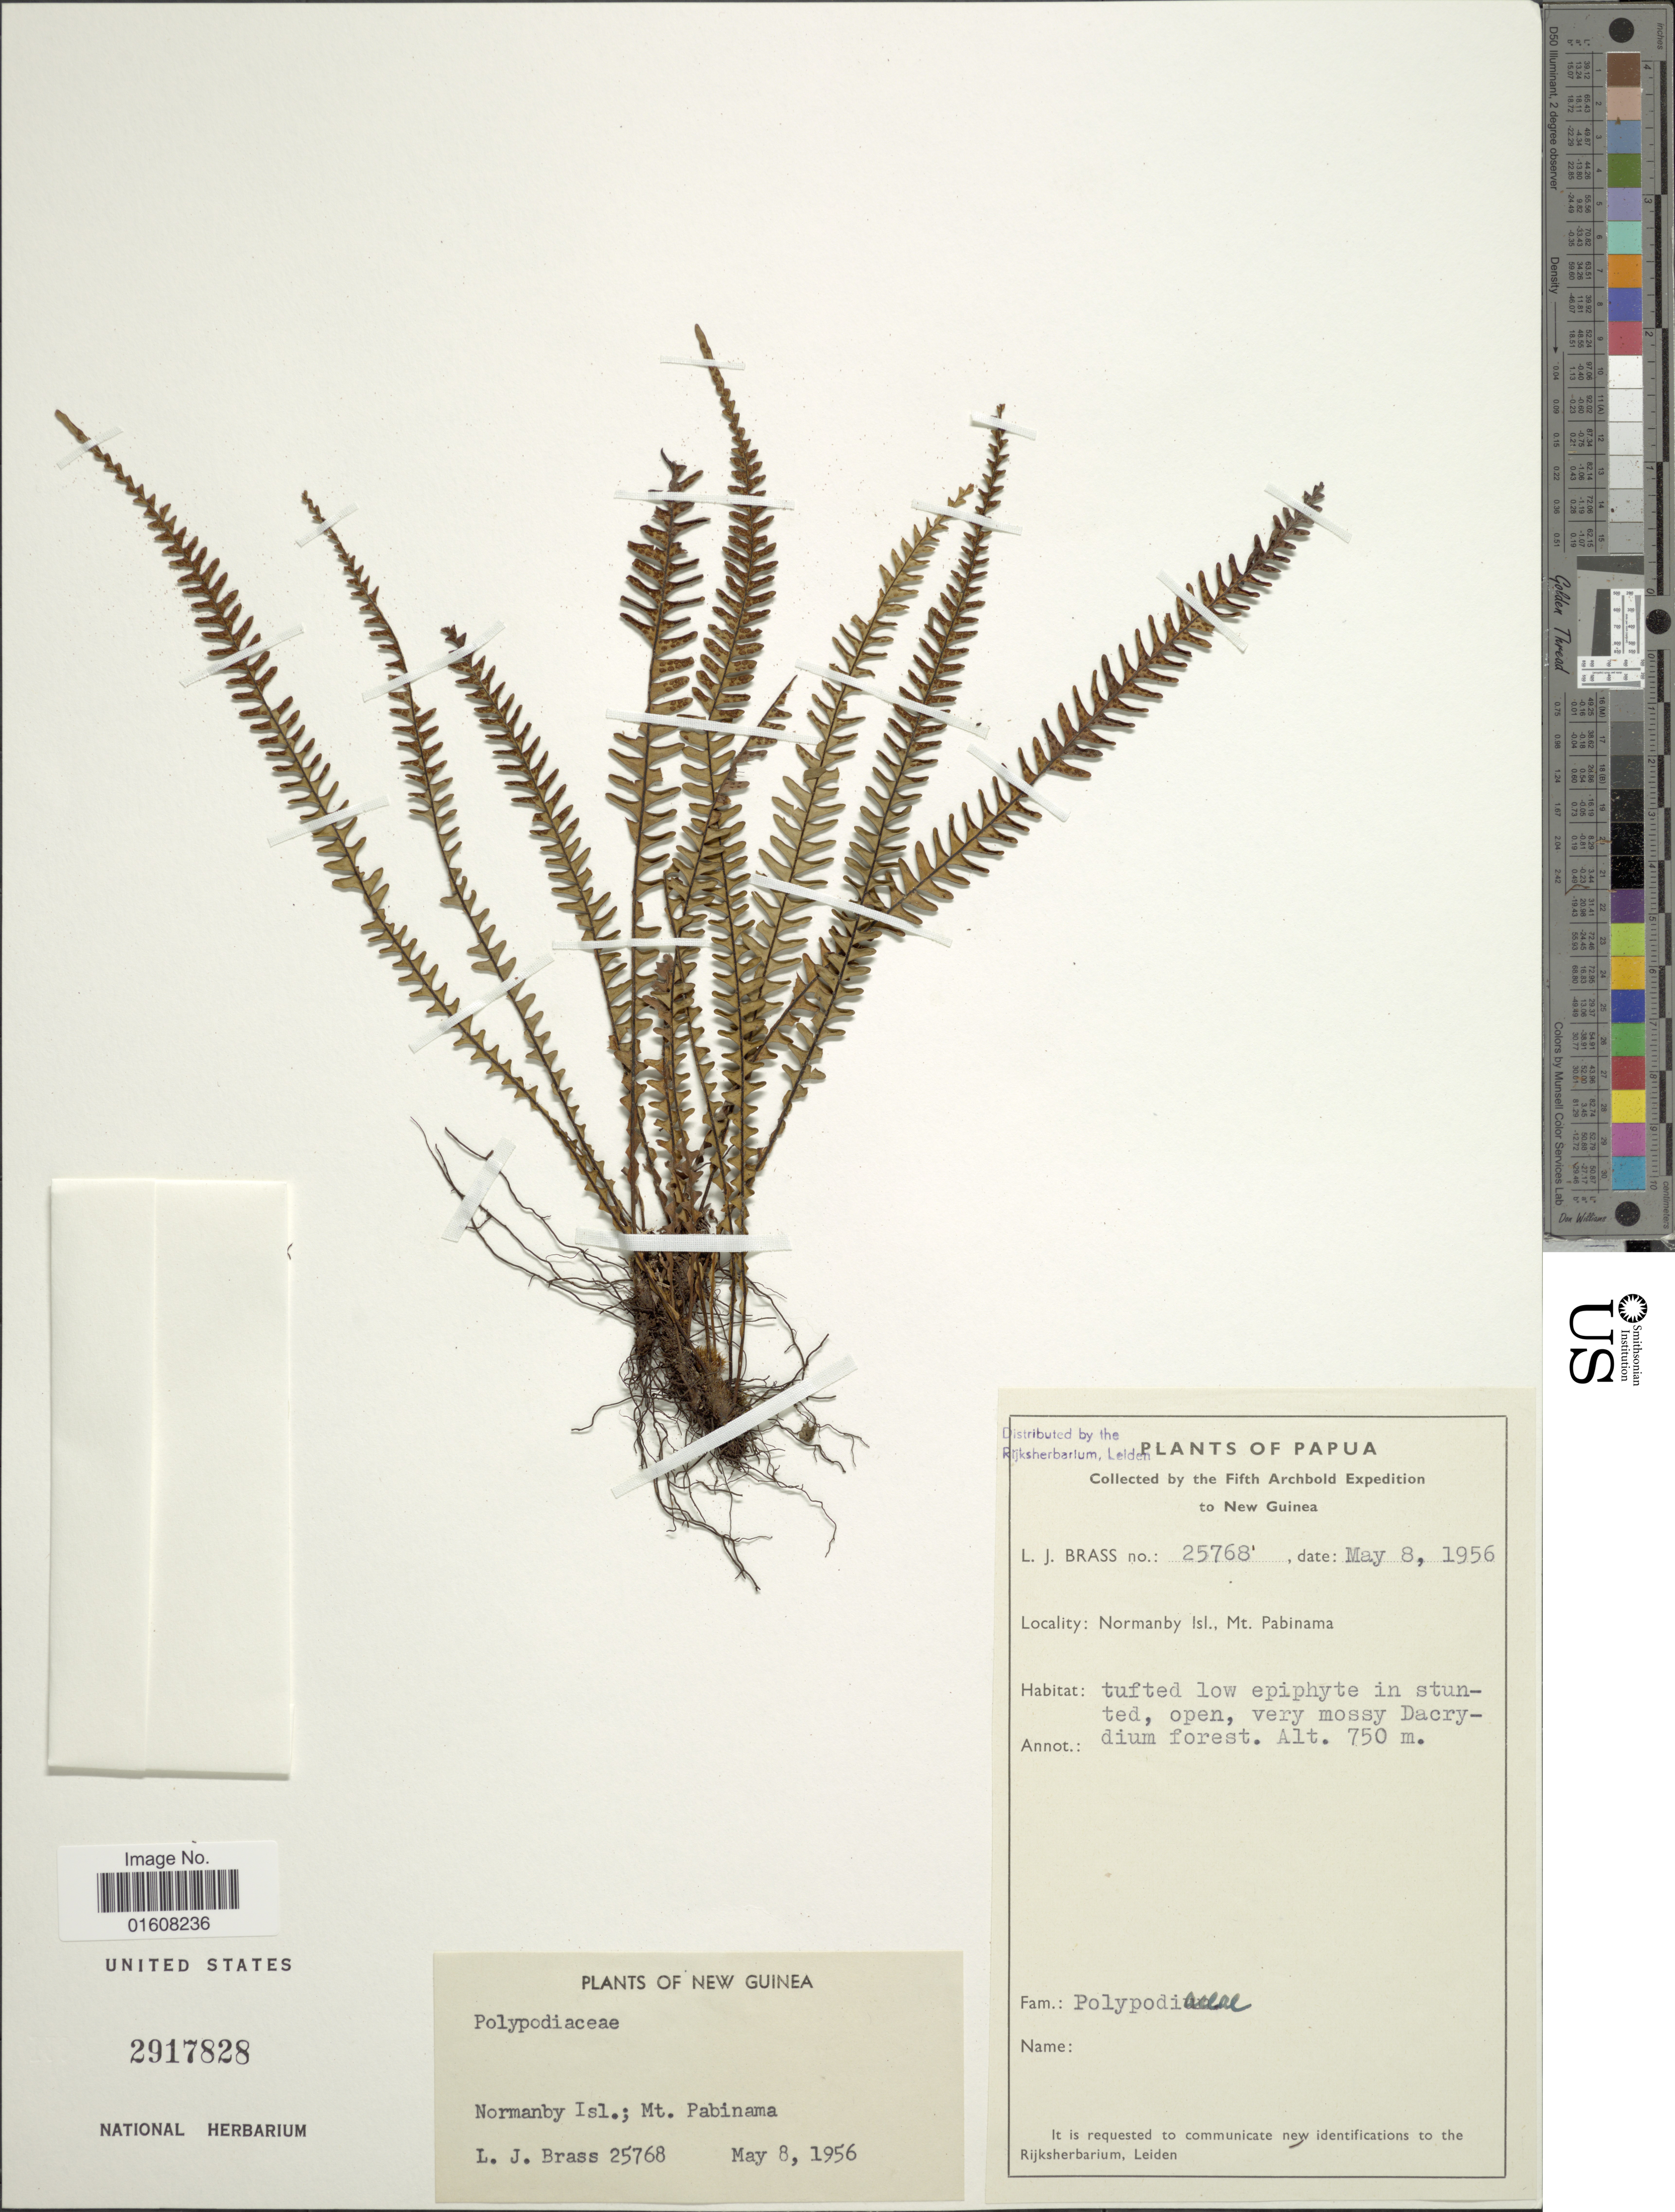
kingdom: Plantae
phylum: Tracheophyta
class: Polypodiopsida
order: Polypodiales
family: Polypodiaceae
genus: Grammitis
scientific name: Grammitis sp.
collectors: L. J. Brass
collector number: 25768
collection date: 1956-05-08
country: Papua New Guinea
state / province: Milne Bay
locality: Papua. Normanby Isl., Mt. Pabinama. New Guinea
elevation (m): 750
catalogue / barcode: US 2917828